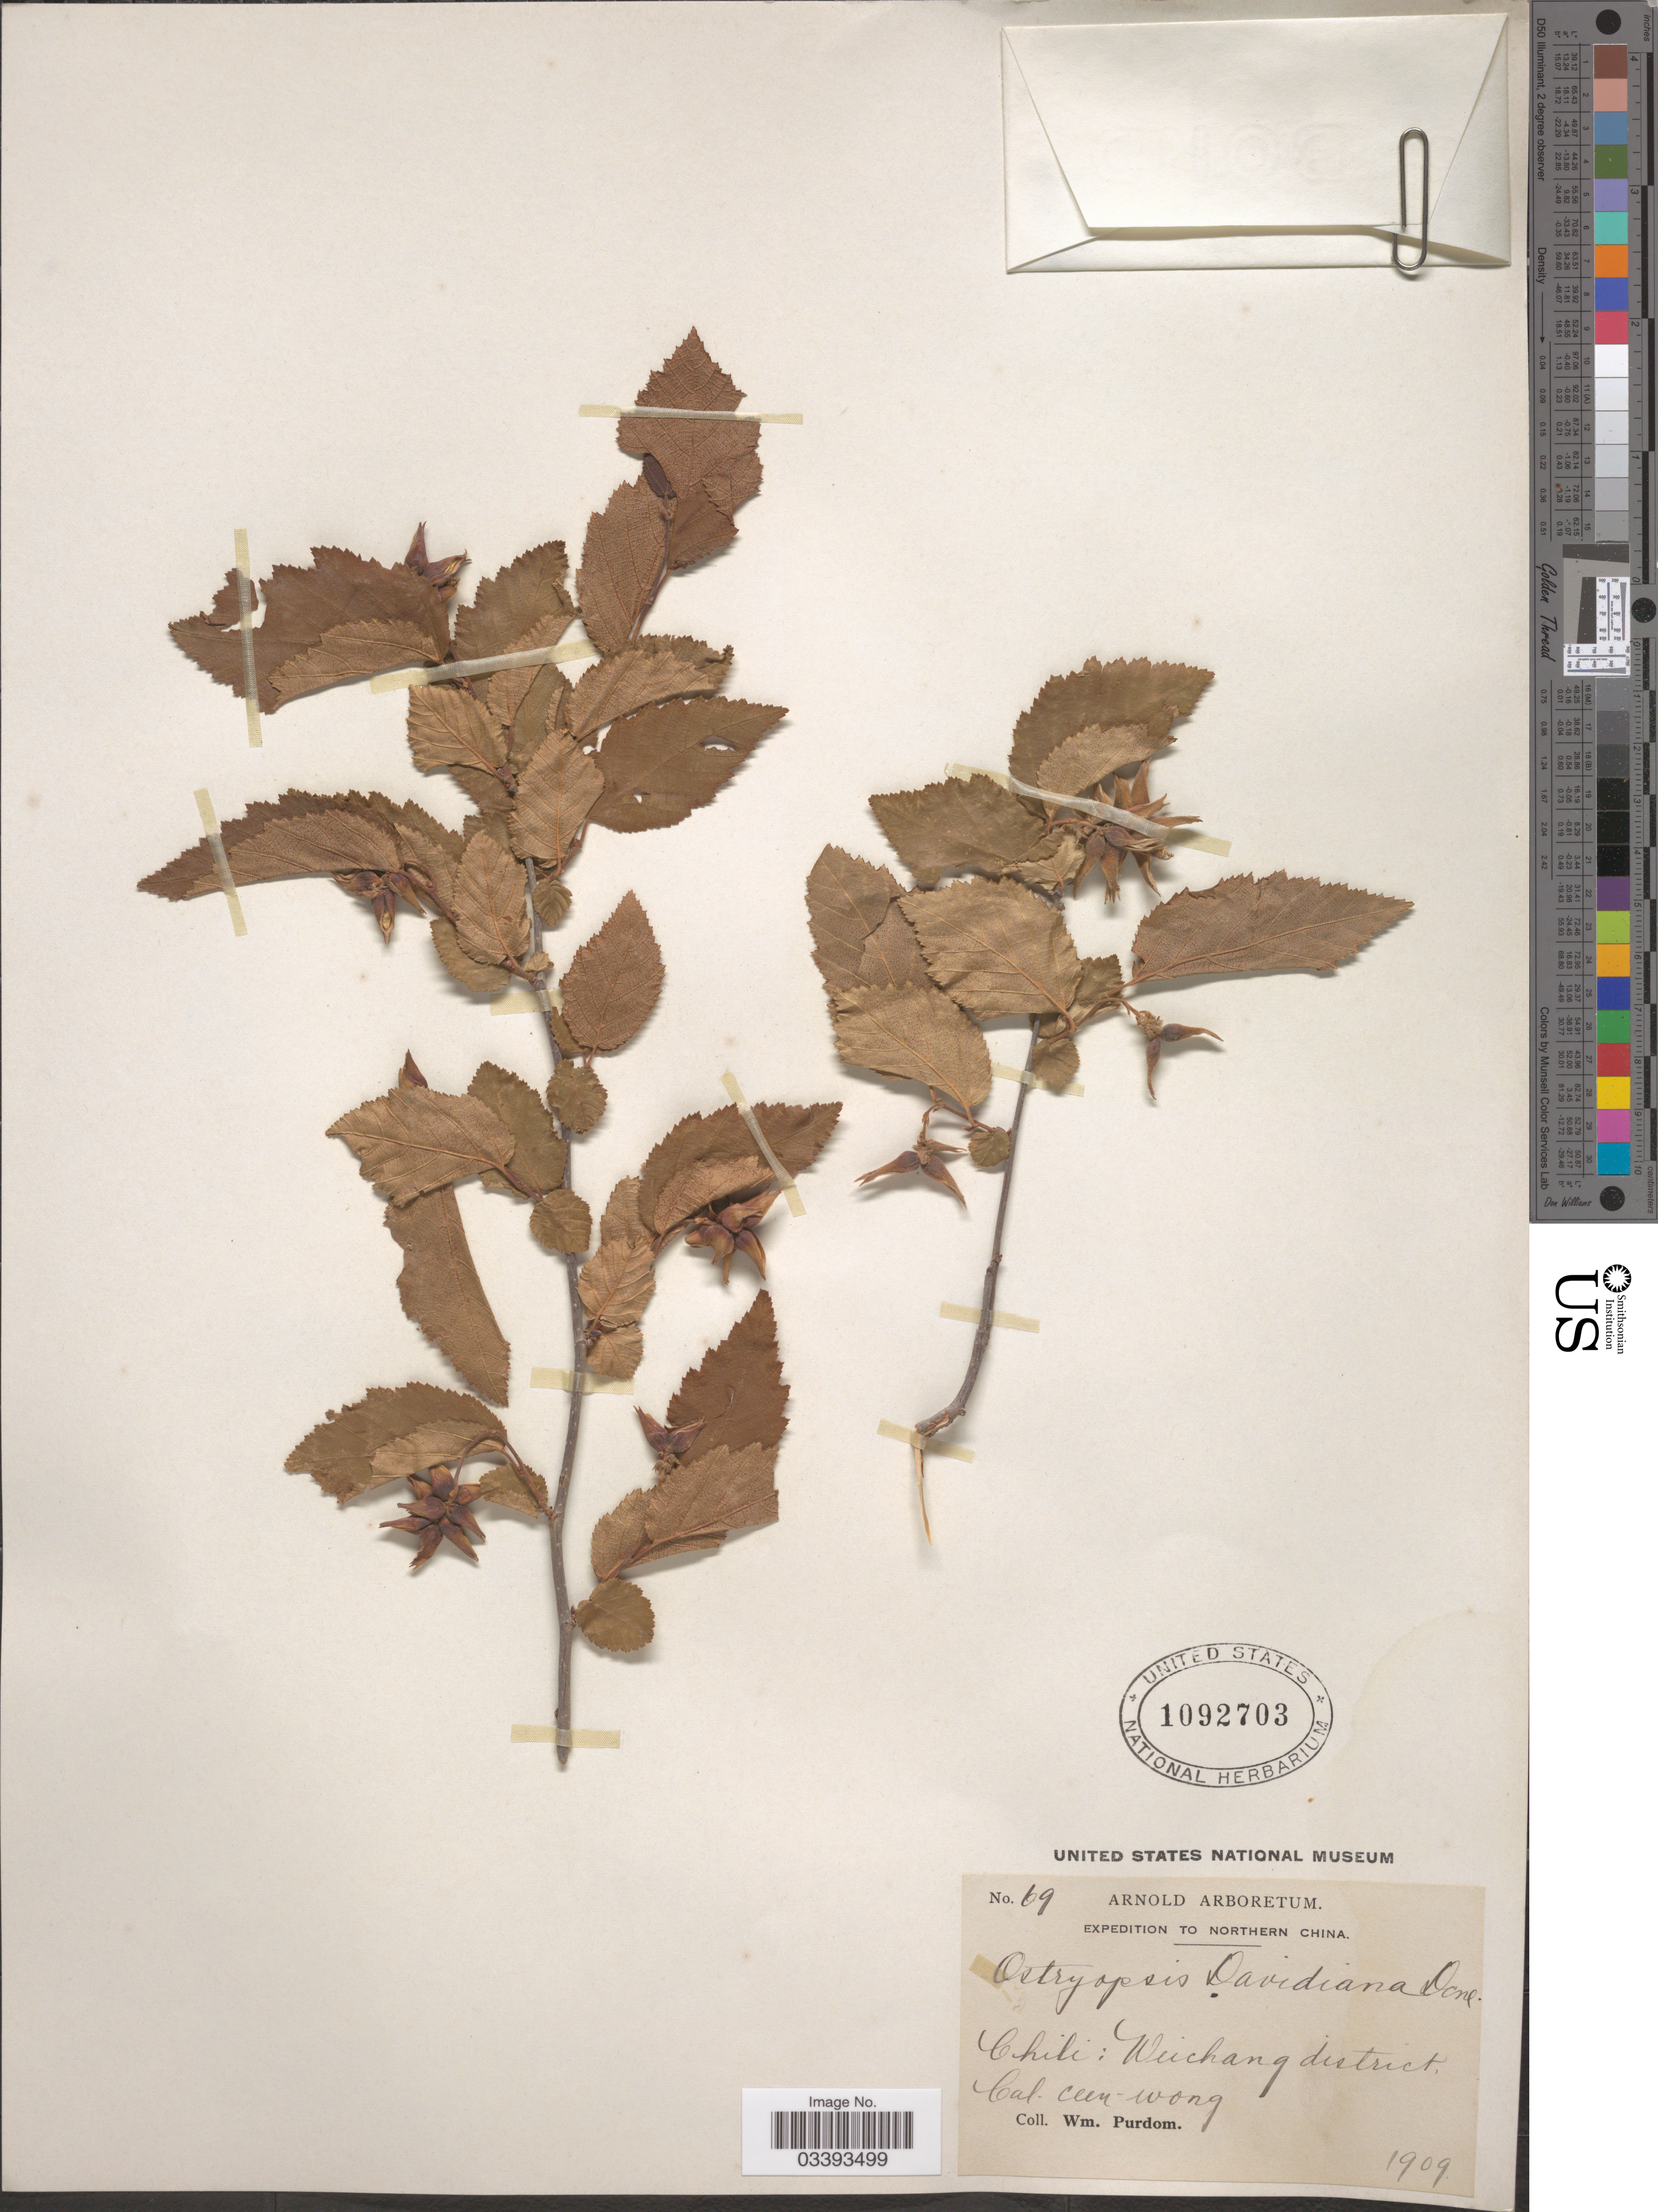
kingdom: Plantae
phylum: Tracheophyta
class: Magnoliopsida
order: Fagales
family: Betulaceae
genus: Ostryopsis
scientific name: Ostryopsis davidiana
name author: Decne.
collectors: W. Purdom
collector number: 69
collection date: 1909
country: China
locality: Northern China. Chili: Weichang district. Cal-ceen-wong [interpreted] [unsure placement]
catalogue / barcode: US 1092703